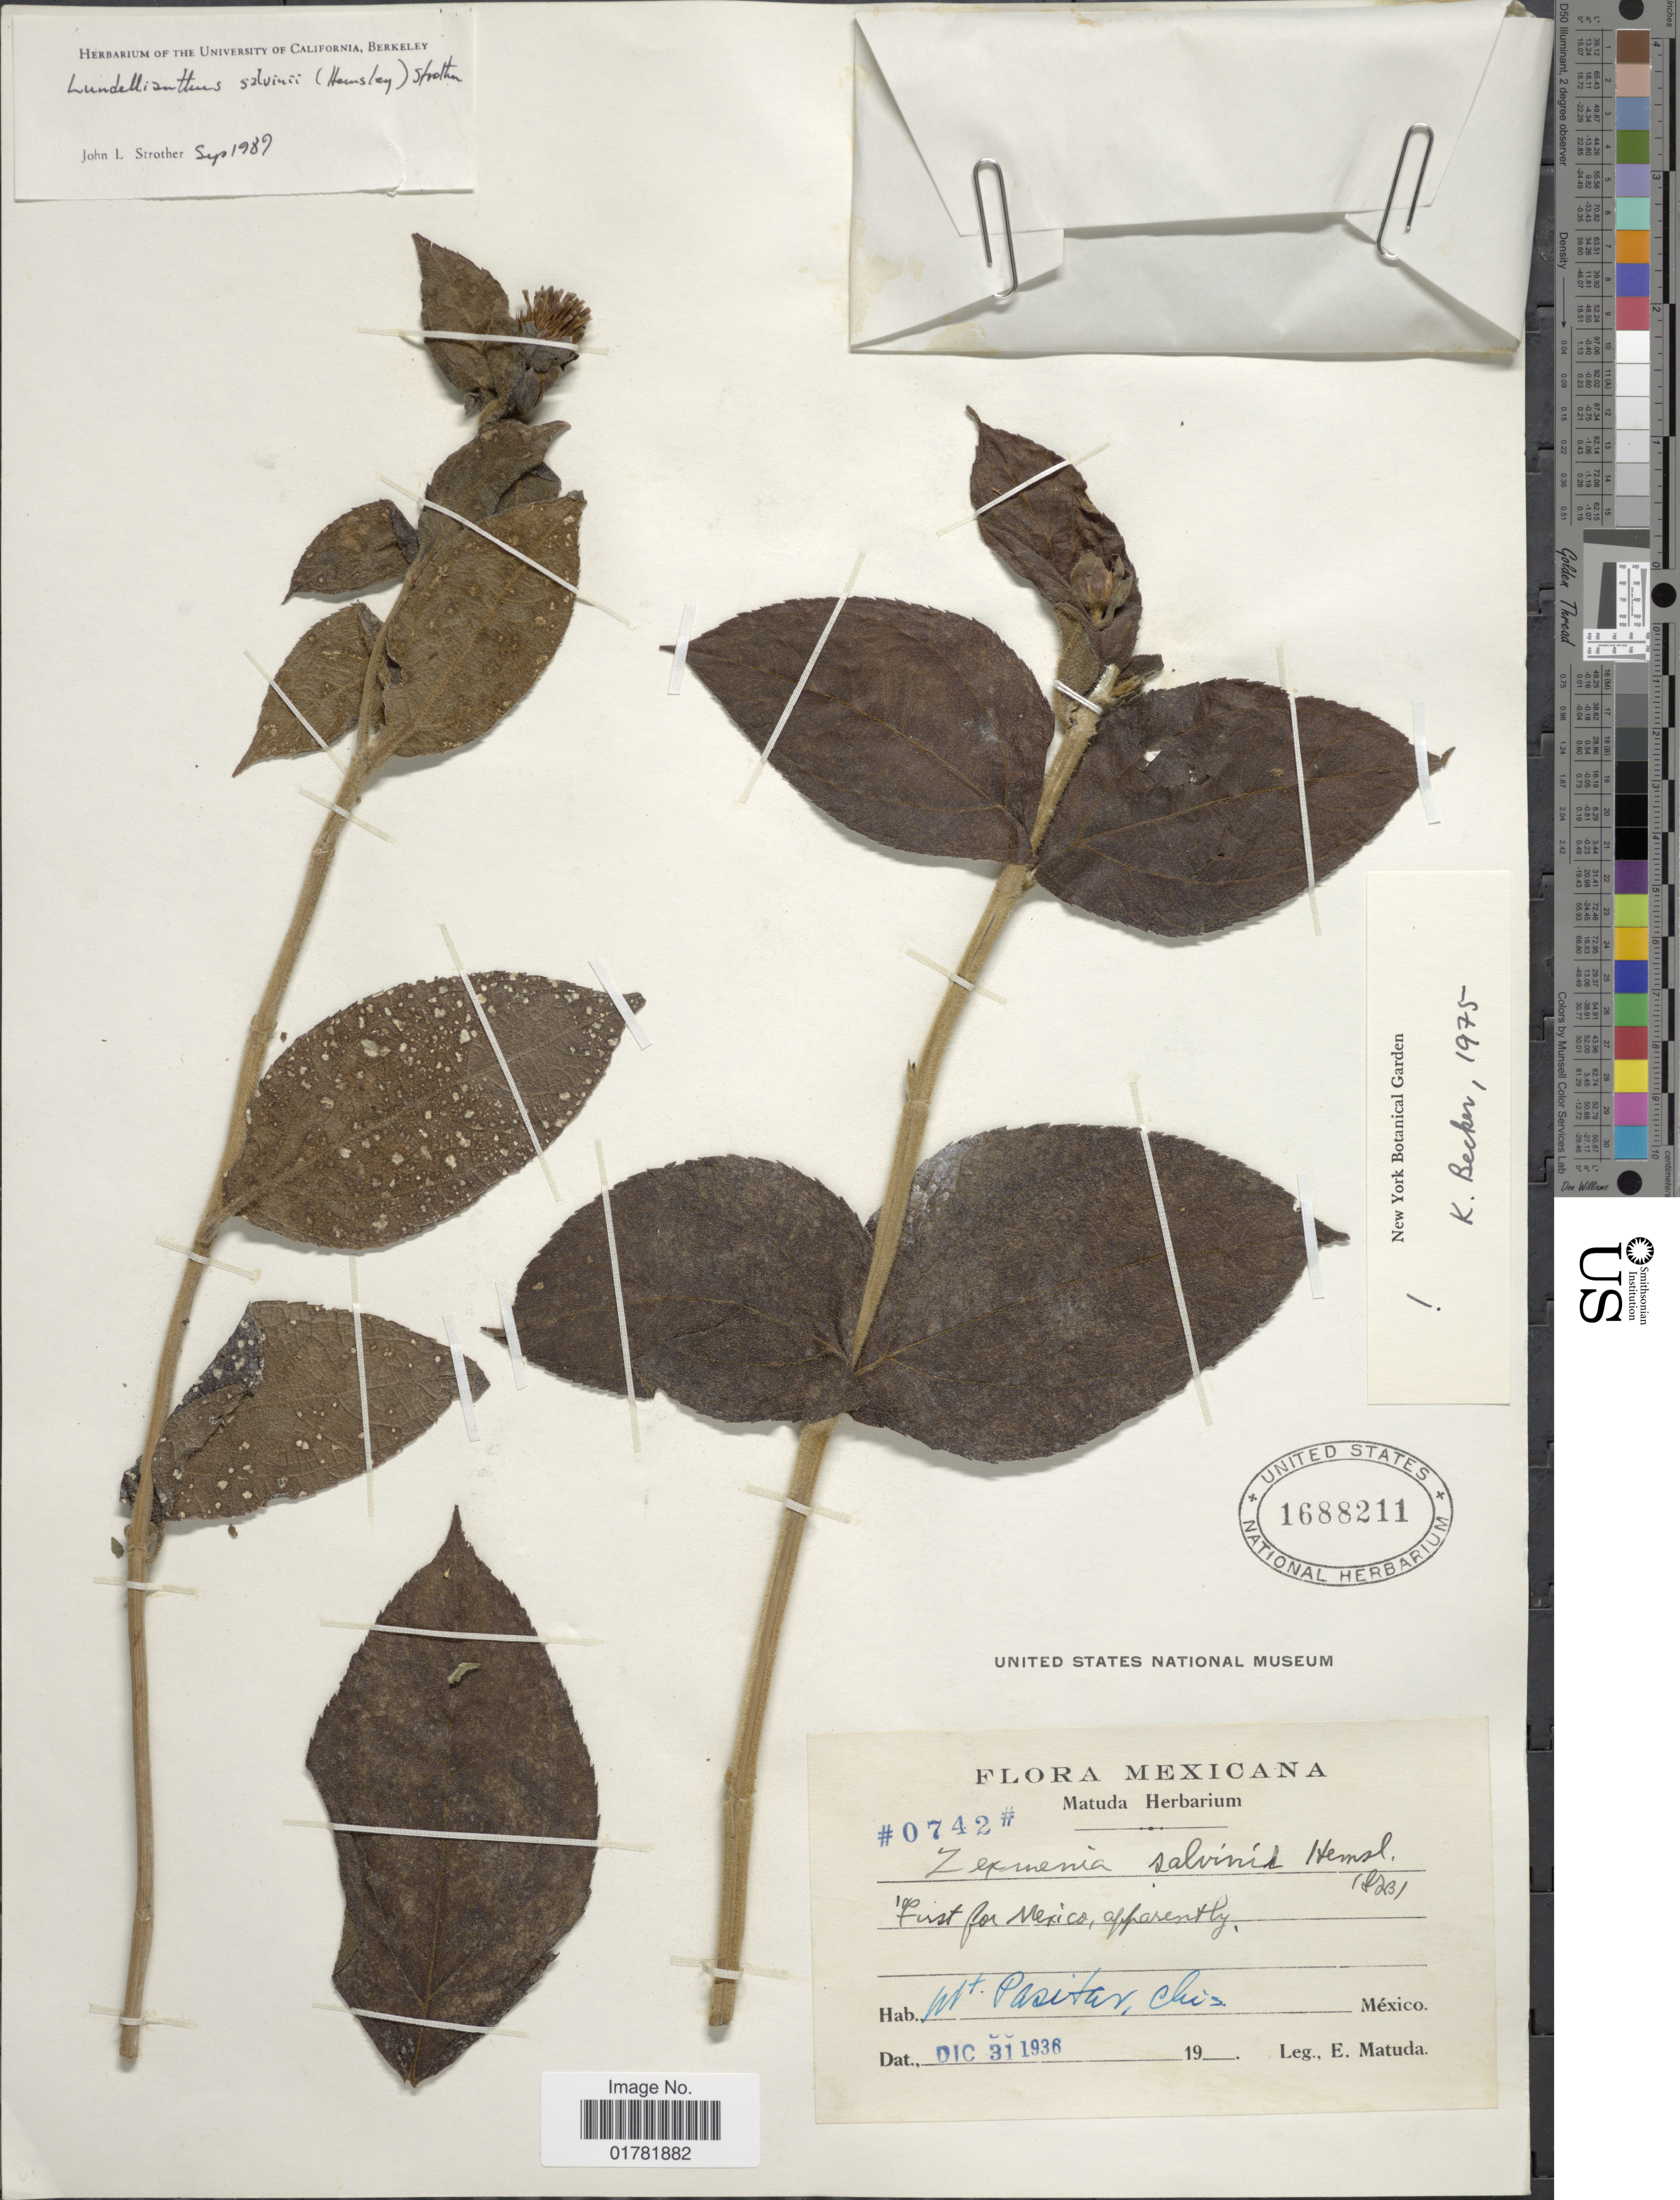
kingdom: Plantae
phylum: Tracheophyta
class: Magnoliopsida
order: Asterales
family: Asteraceae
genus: Lundellianthus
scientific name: Lundellianthus salvinii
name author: (Hemsl.) Strother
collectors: E. Matuda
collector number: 0742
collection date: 1936-12-31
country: Mexico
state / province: Chiapas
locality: Mt Pasitar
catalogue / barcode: US 1688211